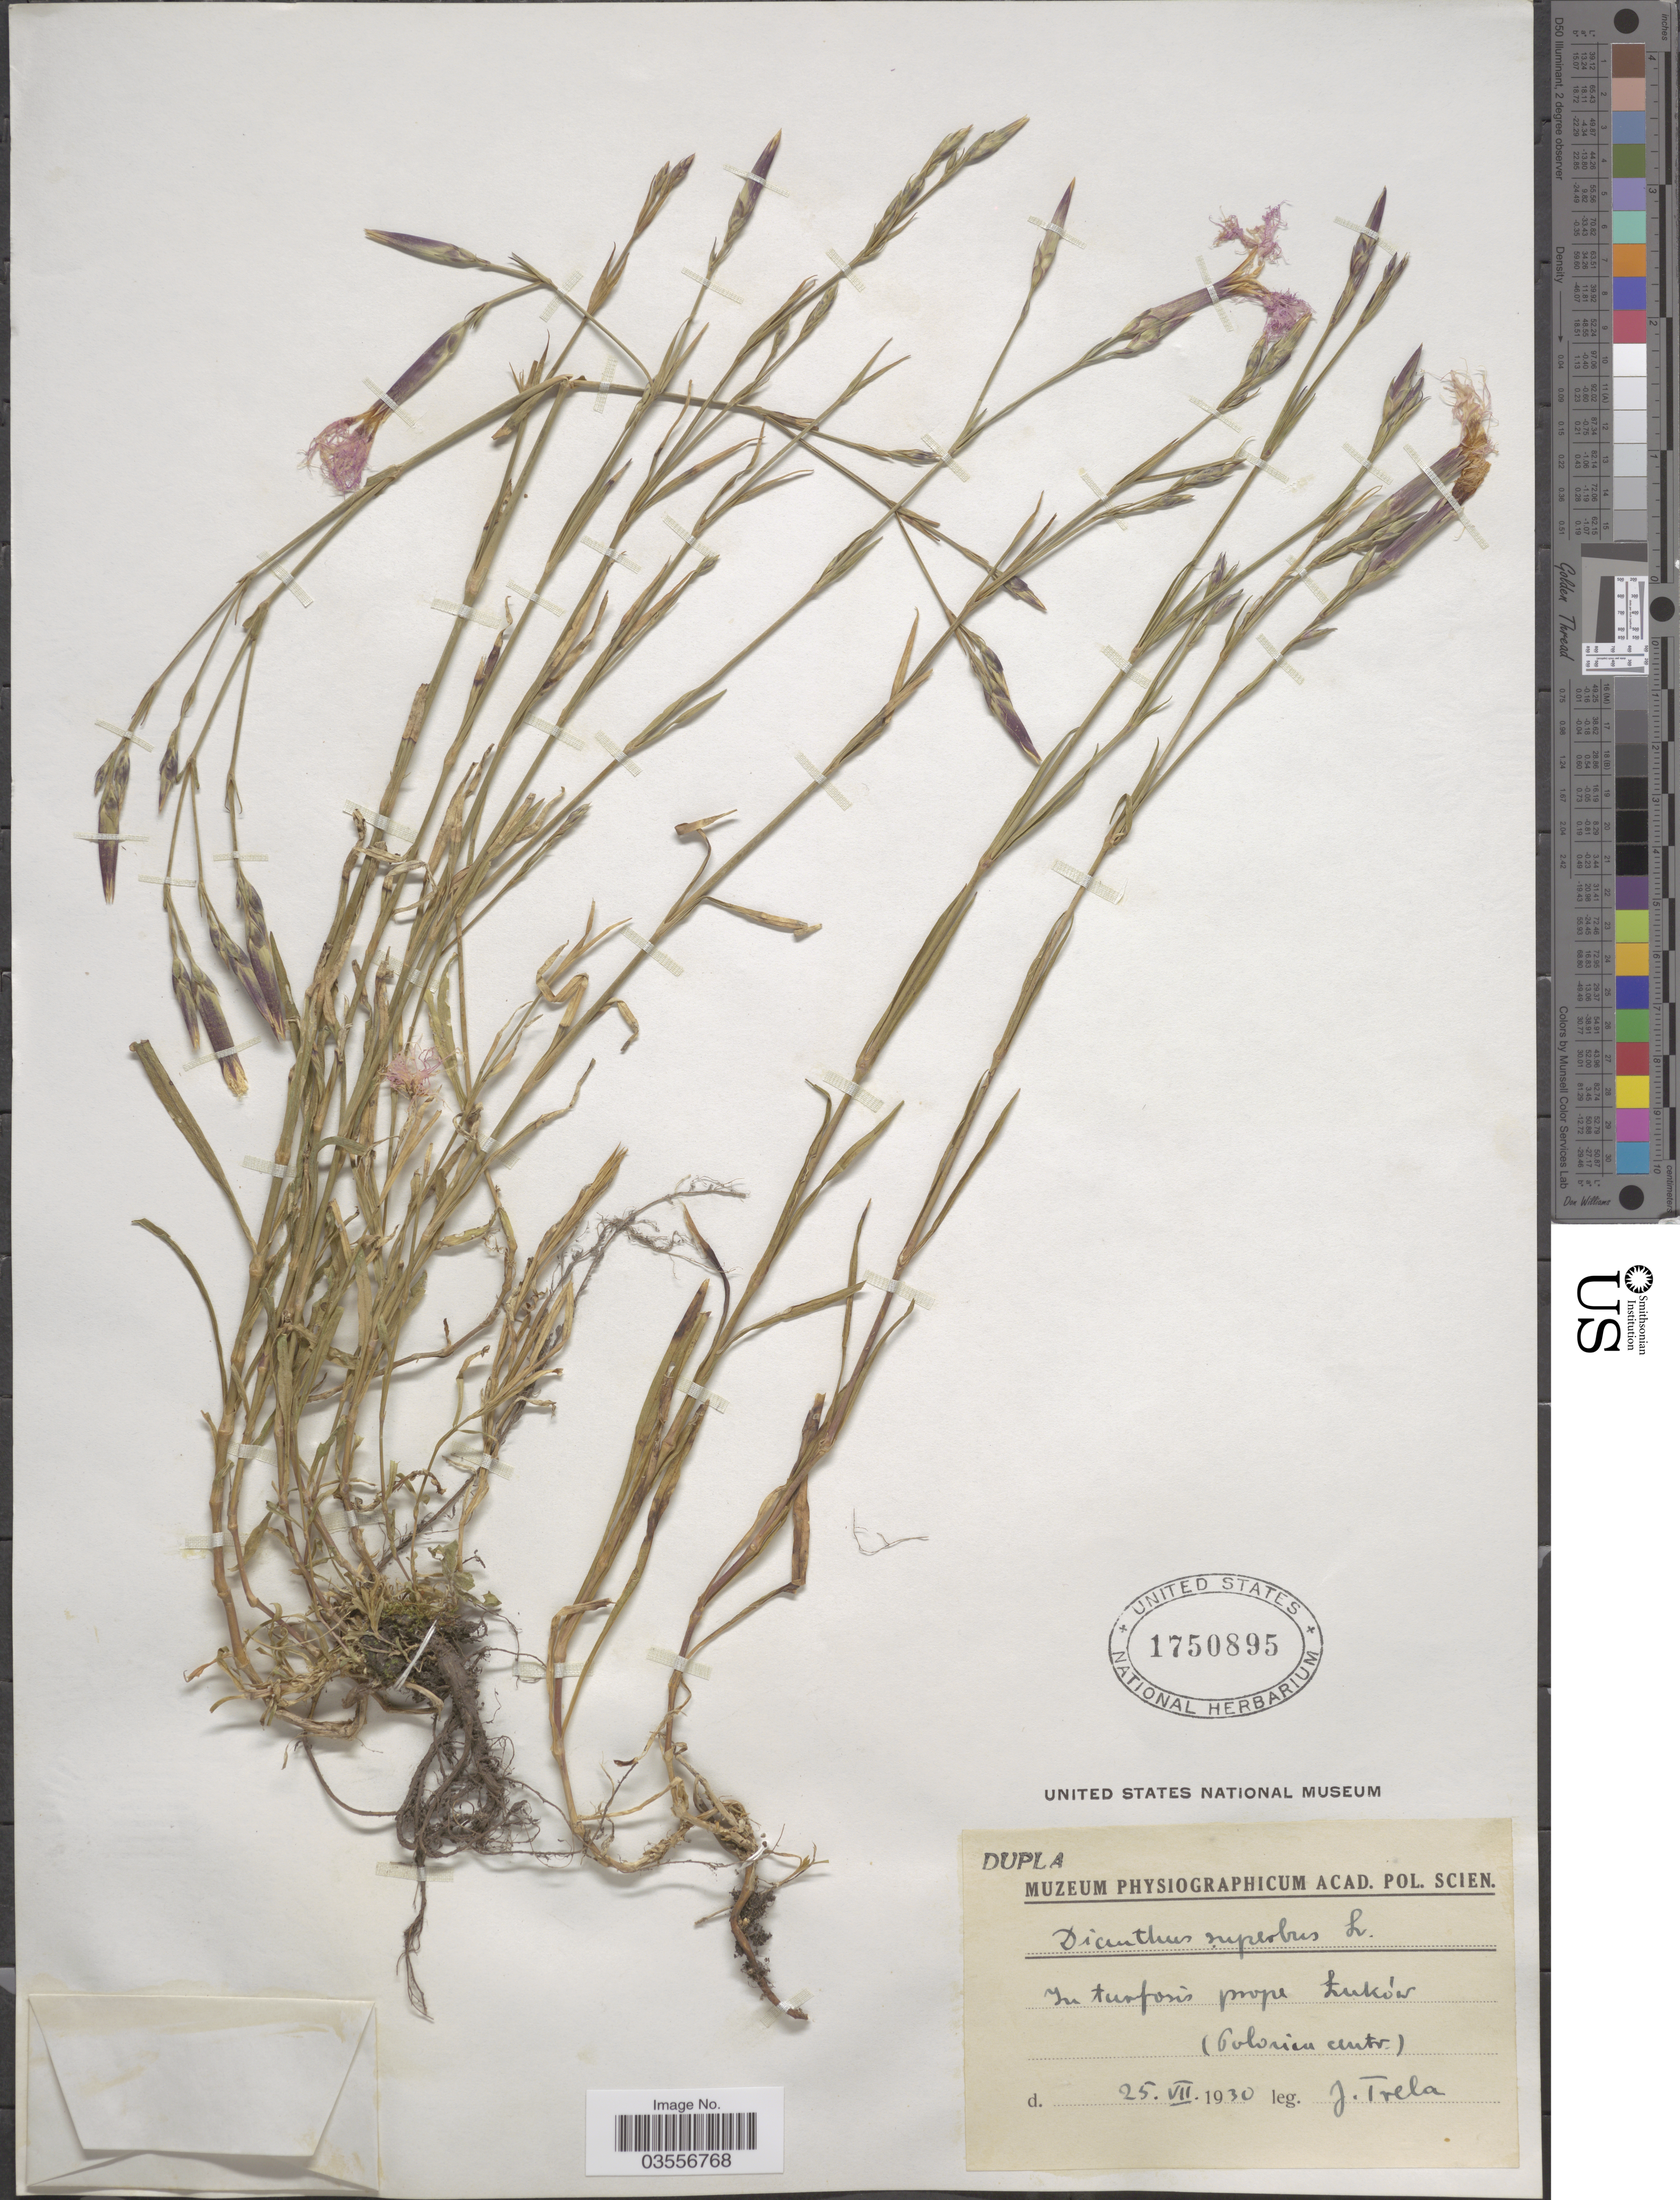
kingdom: Plantae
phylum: Tracheophyta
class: Magnoliopsida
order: Caryophyllales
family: Caryophyllaceae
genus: Dianthus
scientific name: Dianthus superbus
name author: L.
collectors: J. Trela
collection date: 1930-07-25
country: Poland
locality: Prope Luków. (Polonica centr.).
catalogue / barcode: US 1750895